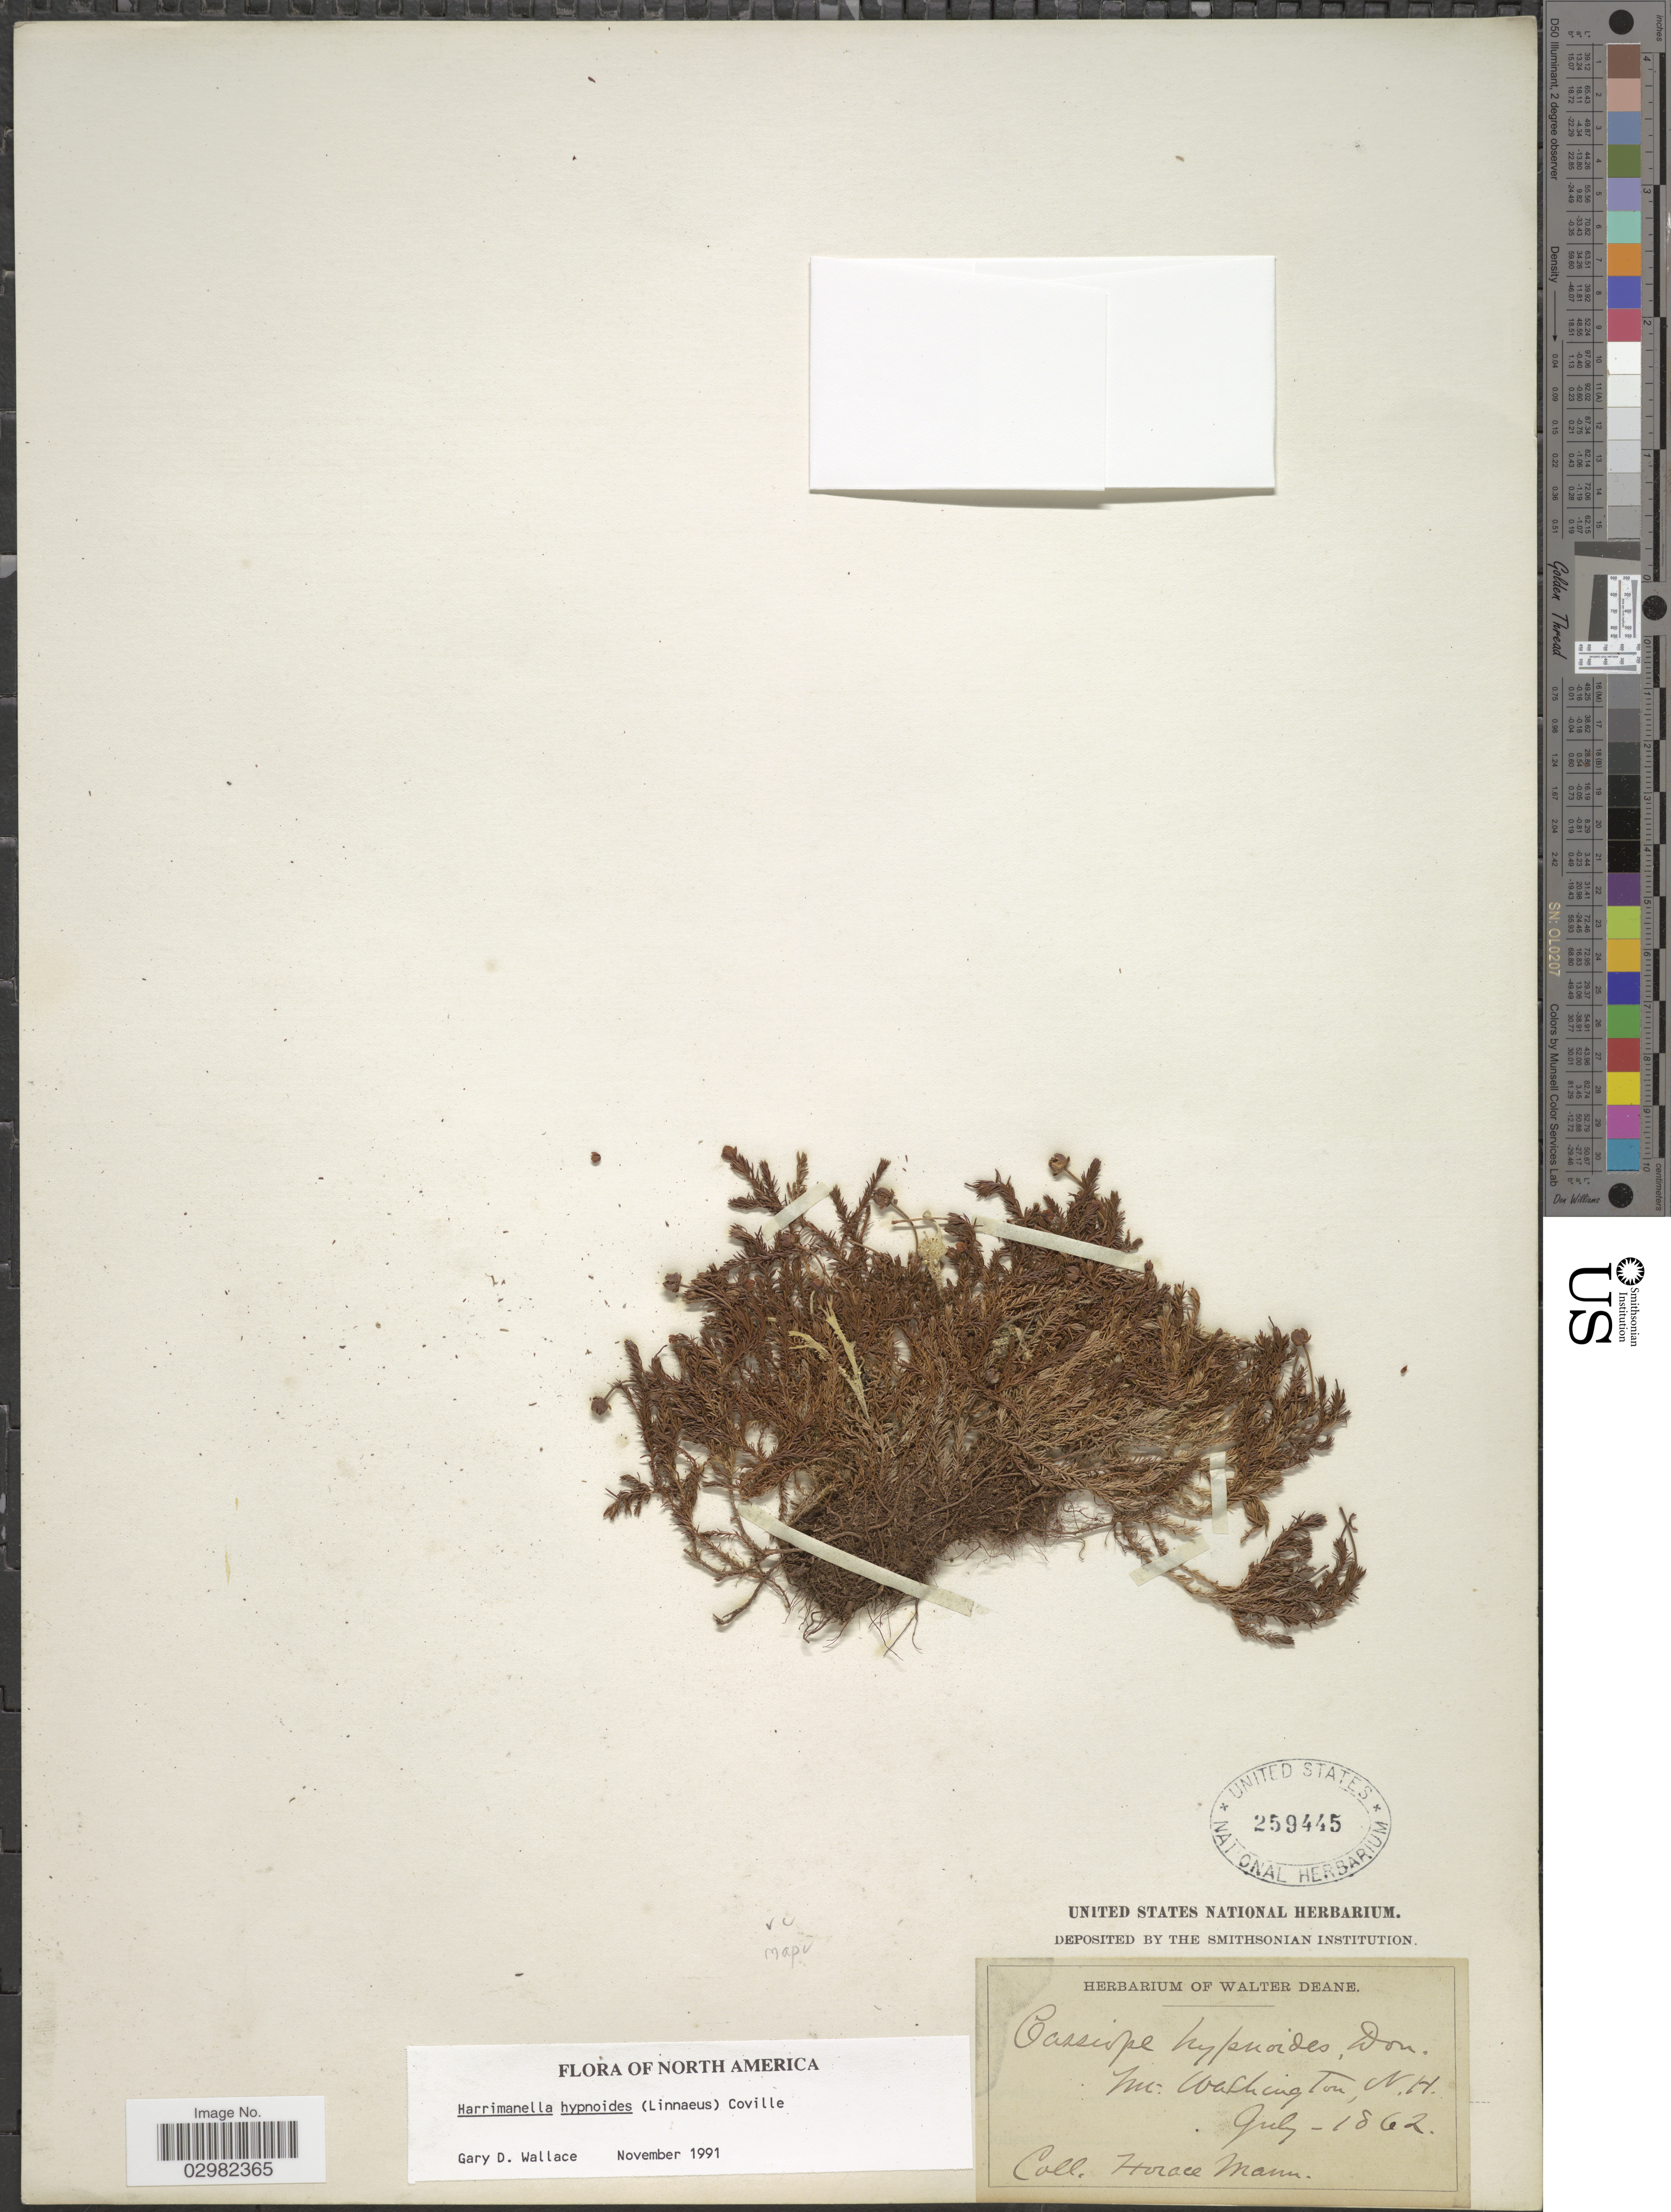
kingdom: Plantae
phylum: Tracheophyta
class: Magnoliopsida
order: Ericales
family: Ericaceae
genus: Harrimanella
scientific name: Harrimanella hypnoides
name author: (L.) Coville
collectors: H. Mann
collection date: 1862-07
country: United States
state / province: New Hampshire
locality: Mt. Washington.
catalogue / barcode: US 259445